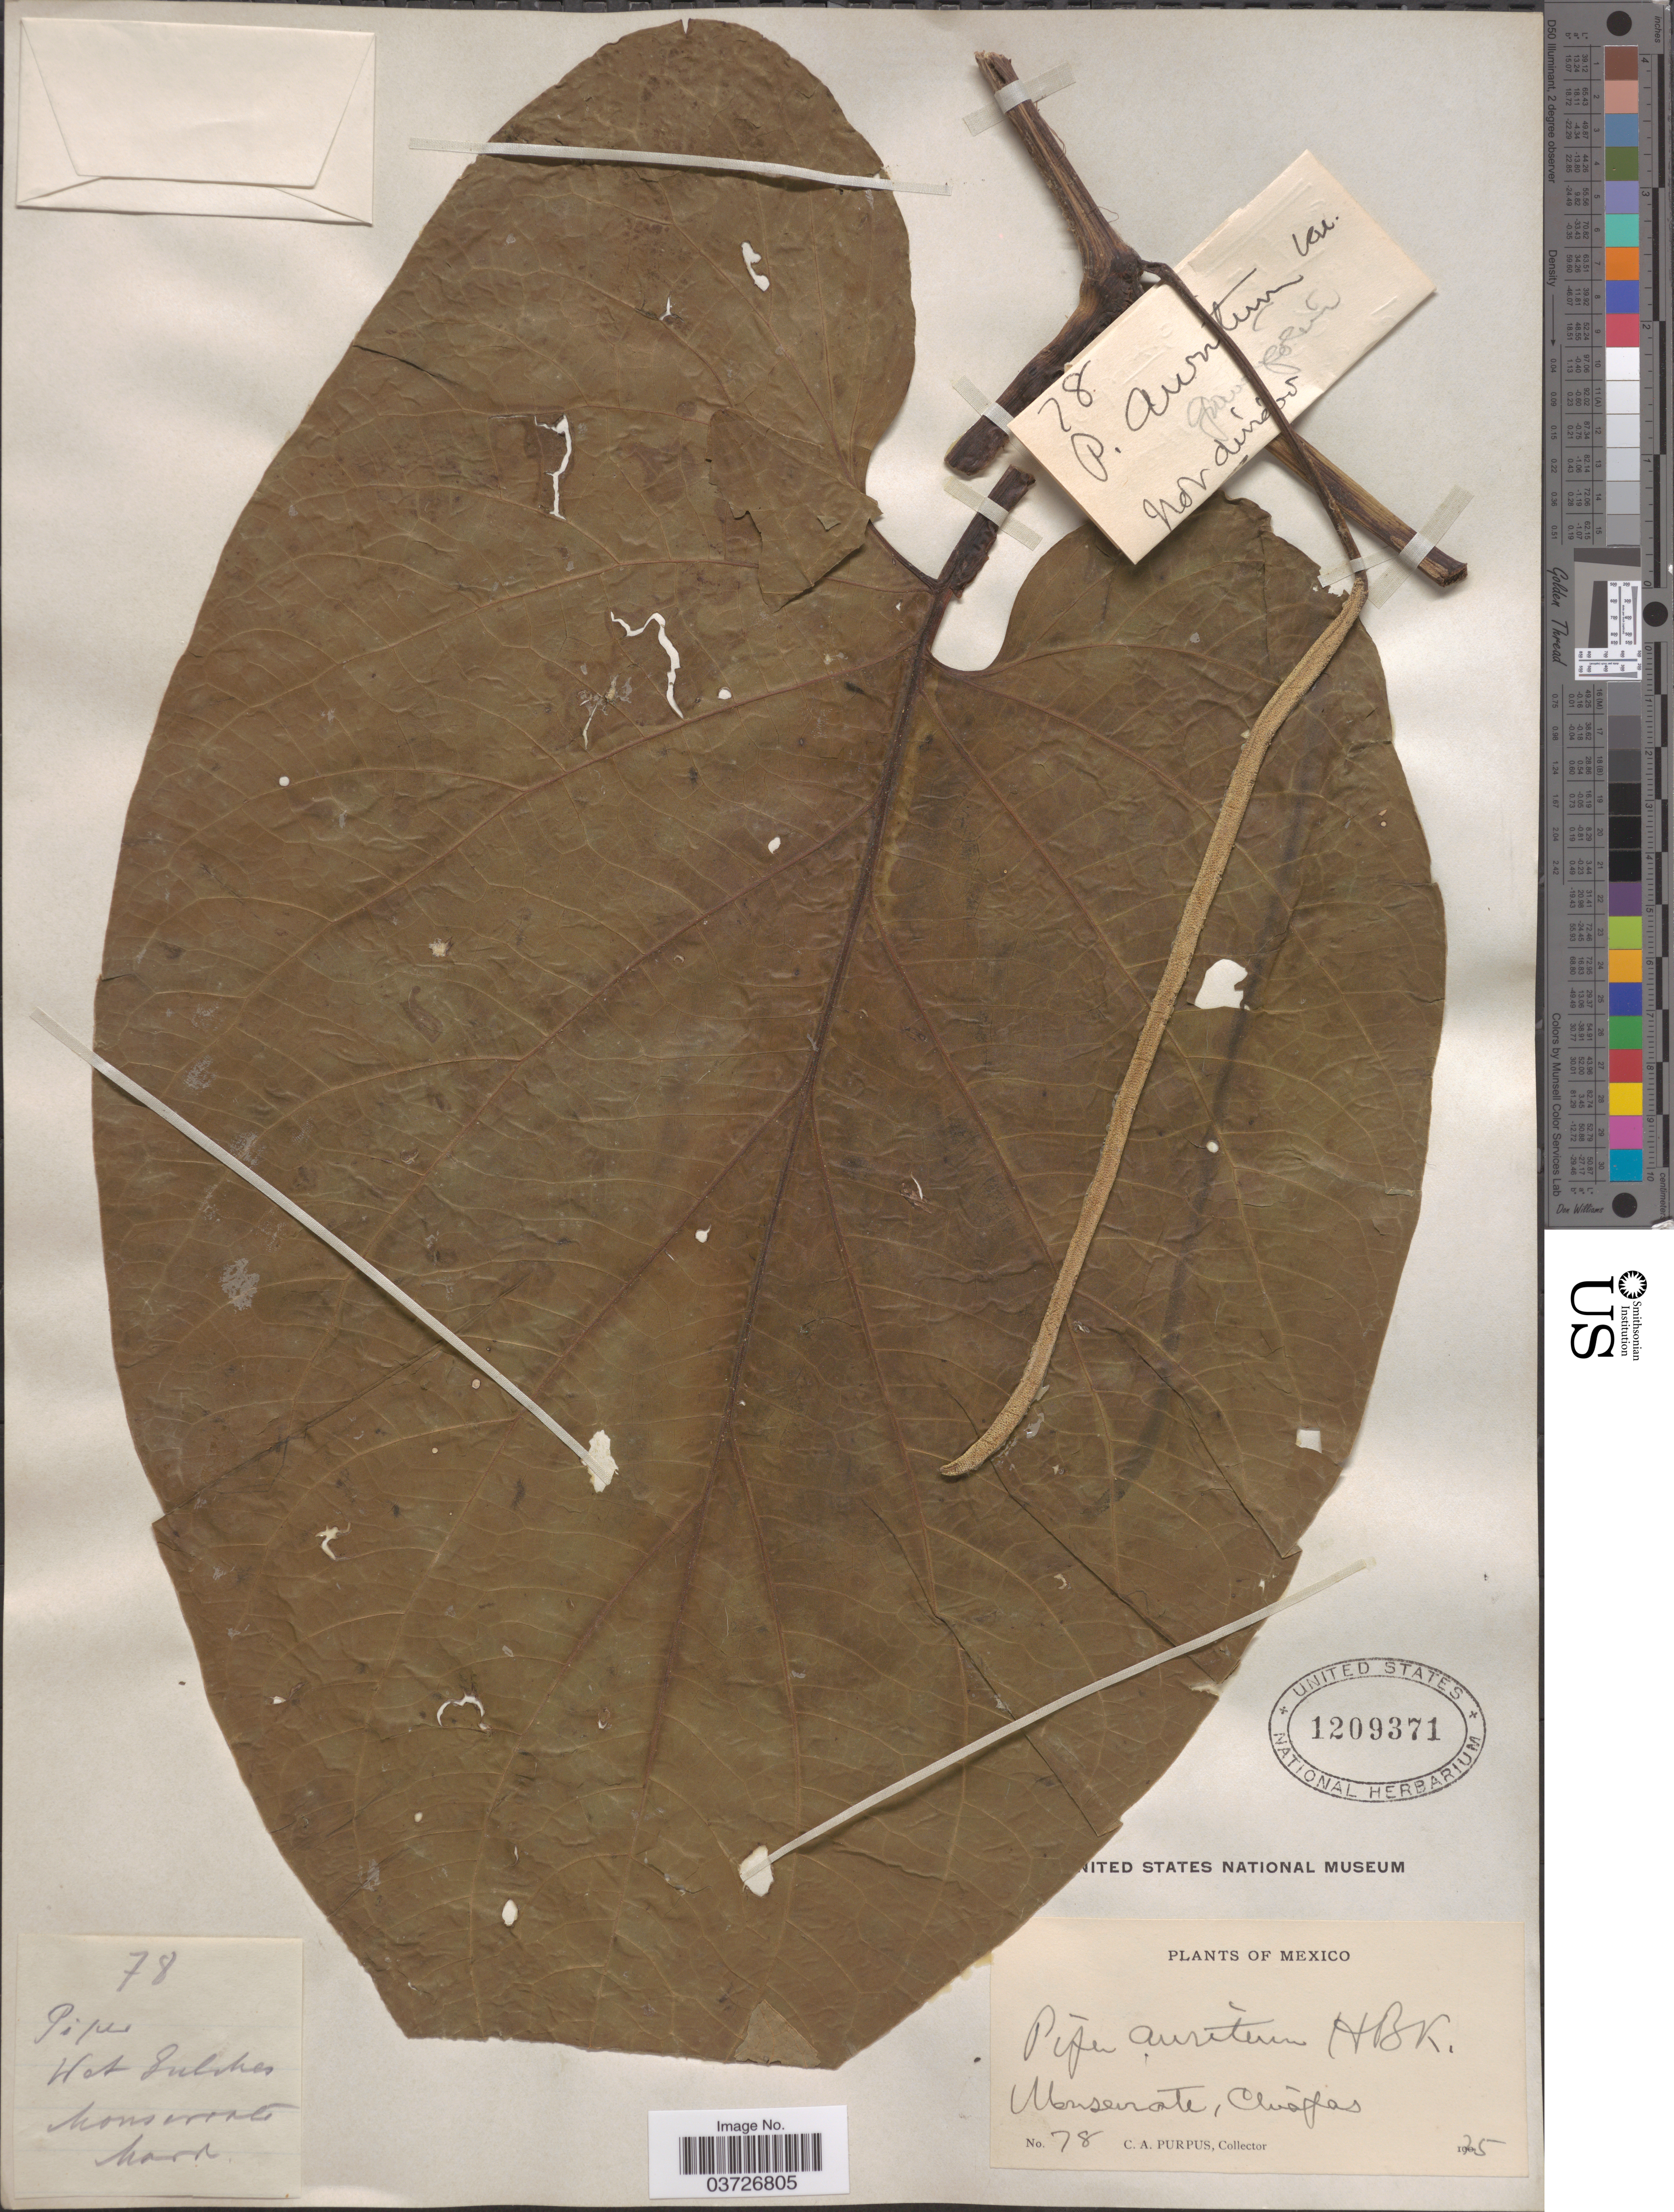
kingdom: Plantae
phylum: Tracheophyta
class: Magnoliopsida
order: Piperales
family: Piperaceae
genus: Piper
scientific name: Piper auritum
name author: Kunth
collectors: C. A. Purpus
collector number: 78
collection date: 1925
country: Mexico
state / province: Chiapas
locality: Monserrate.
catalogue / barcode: US 1209371